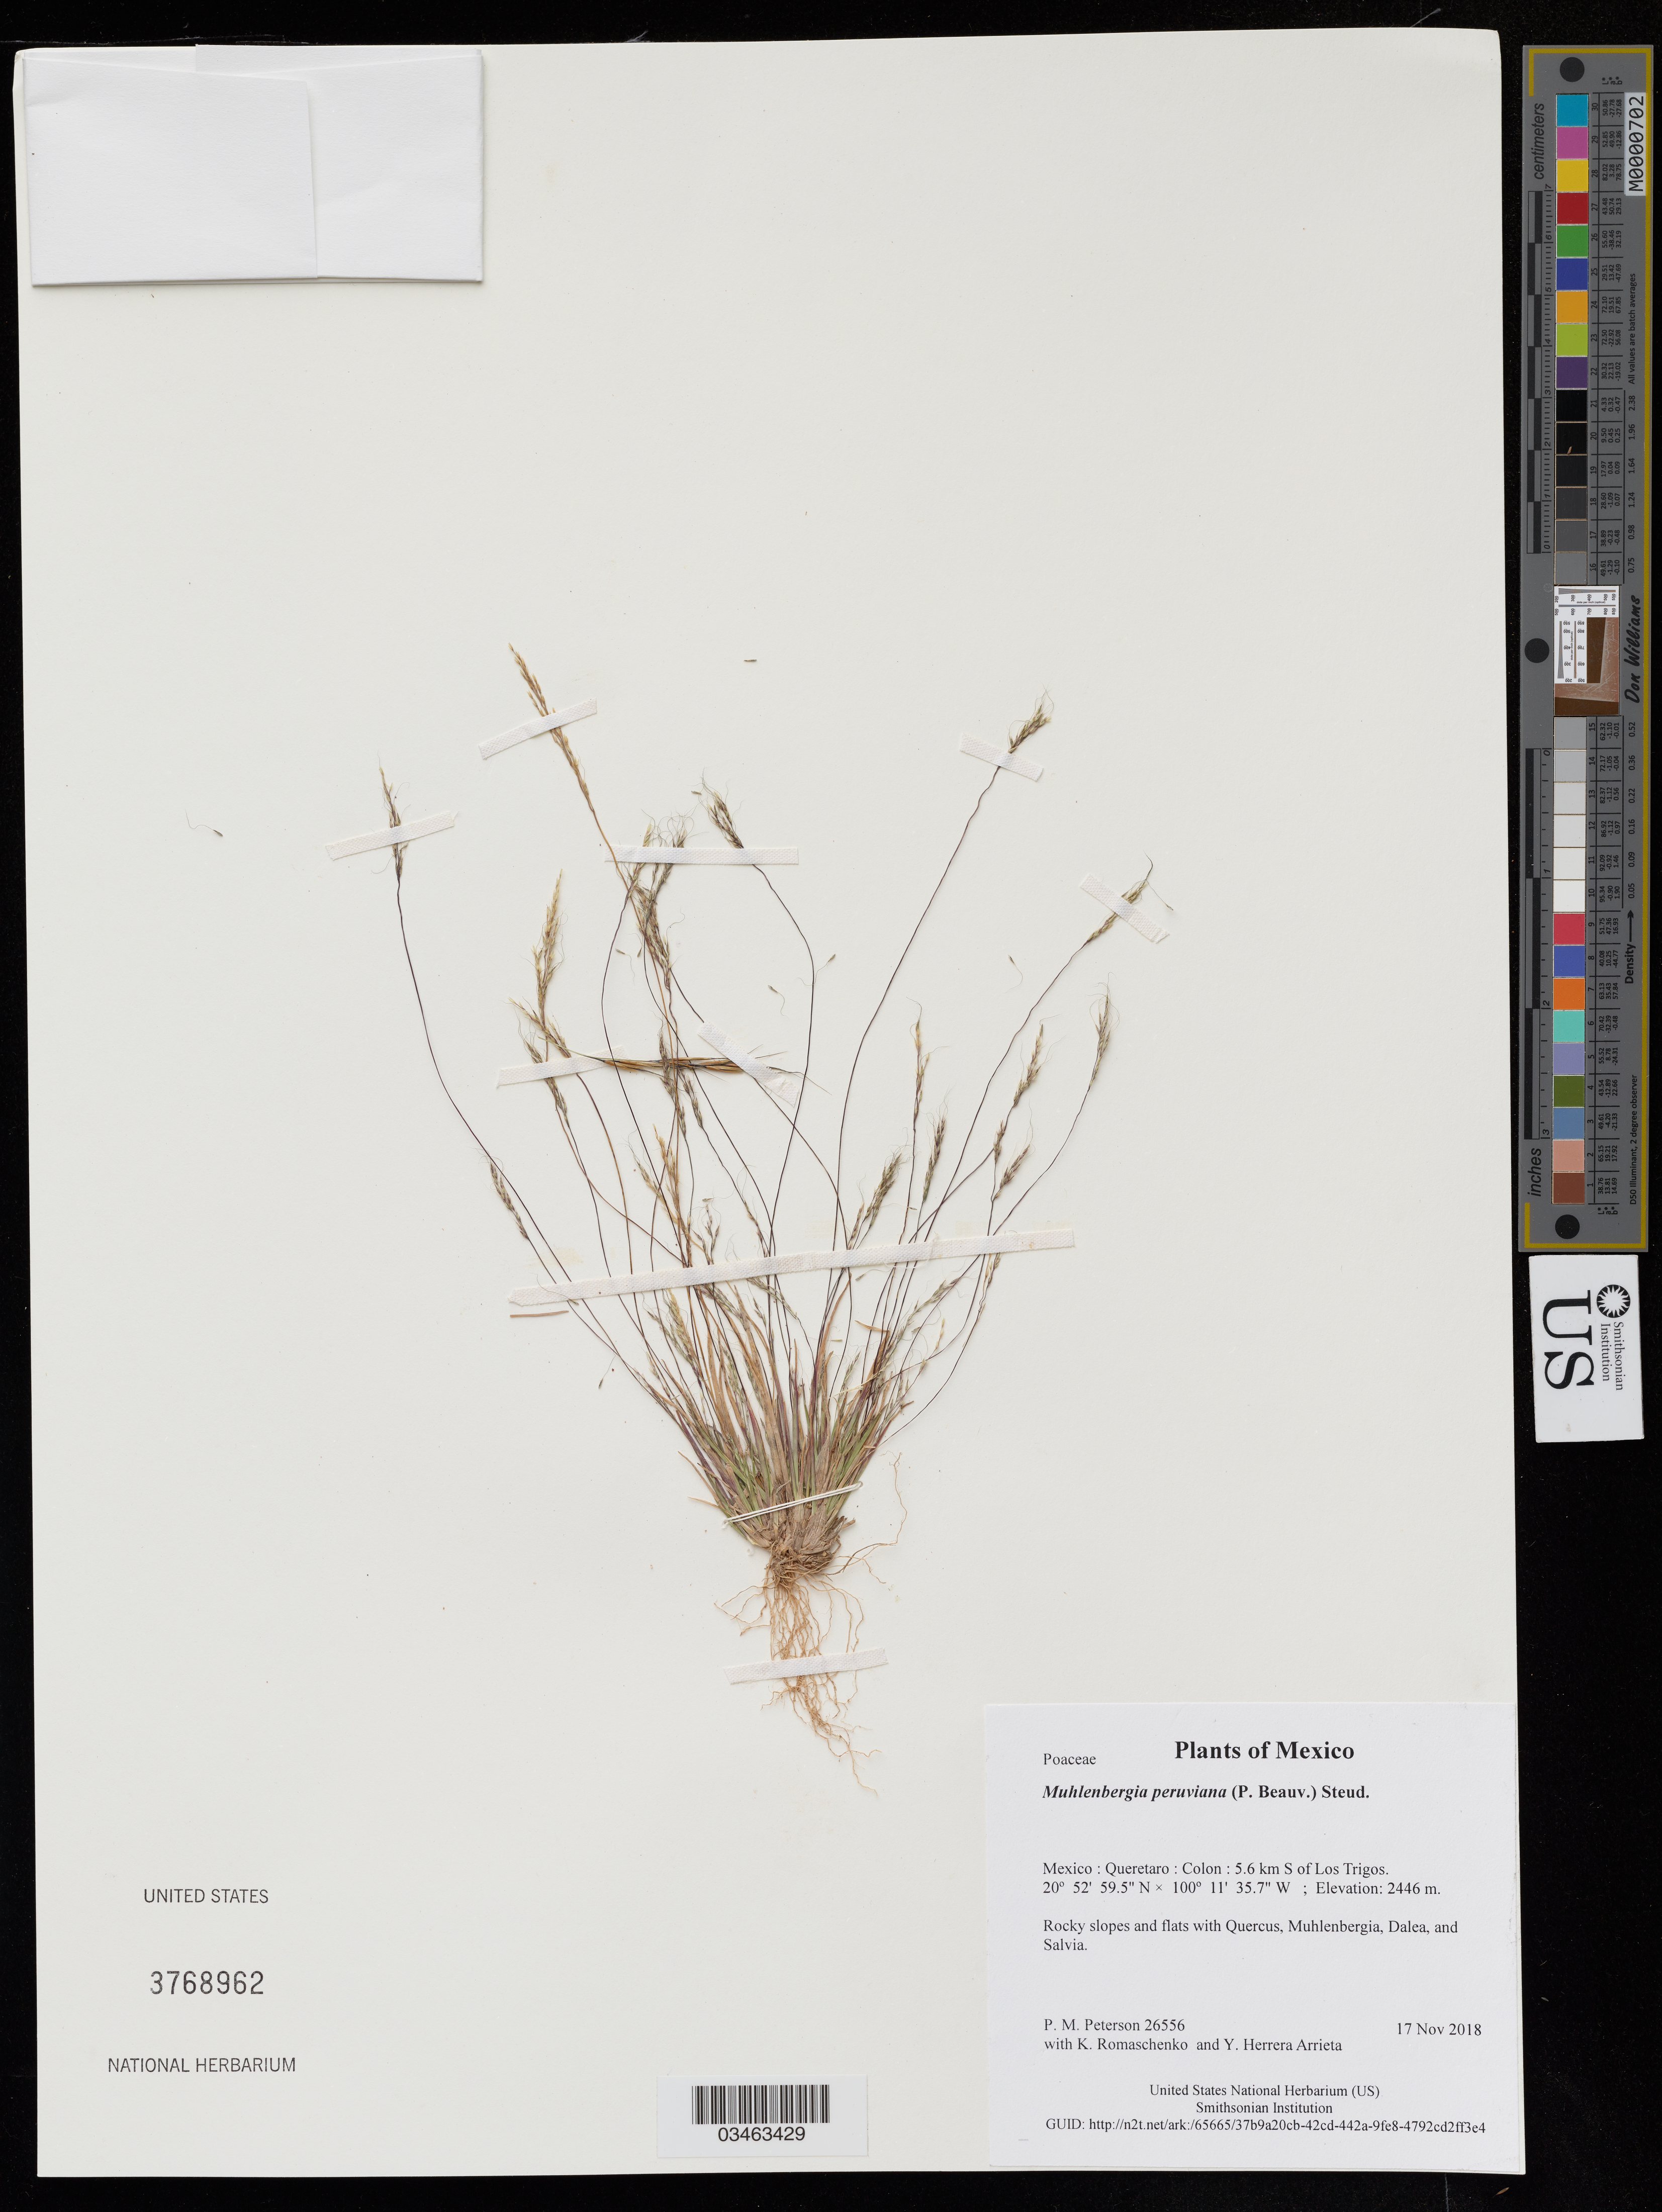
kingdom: Plantae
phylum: Tracheophyta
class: Liliopsida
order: Poales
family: Poaceae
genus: Muhlenbergia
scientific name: Muhlenbergia peruviana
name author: (P. Beauv.) Steud.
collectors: P. M. Peterson, K. Romaschenko & Y. Herrera Arrieta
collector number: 26556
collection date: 2018-11-17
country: Mexico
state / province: Queretaro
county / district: Colon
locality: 5.6 km S of Los Trigos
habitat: Rocky slopes and flats with Quercus, Muhlenbergia, Dalea, and Salvia.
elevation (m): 2446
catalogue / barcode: US 3768962